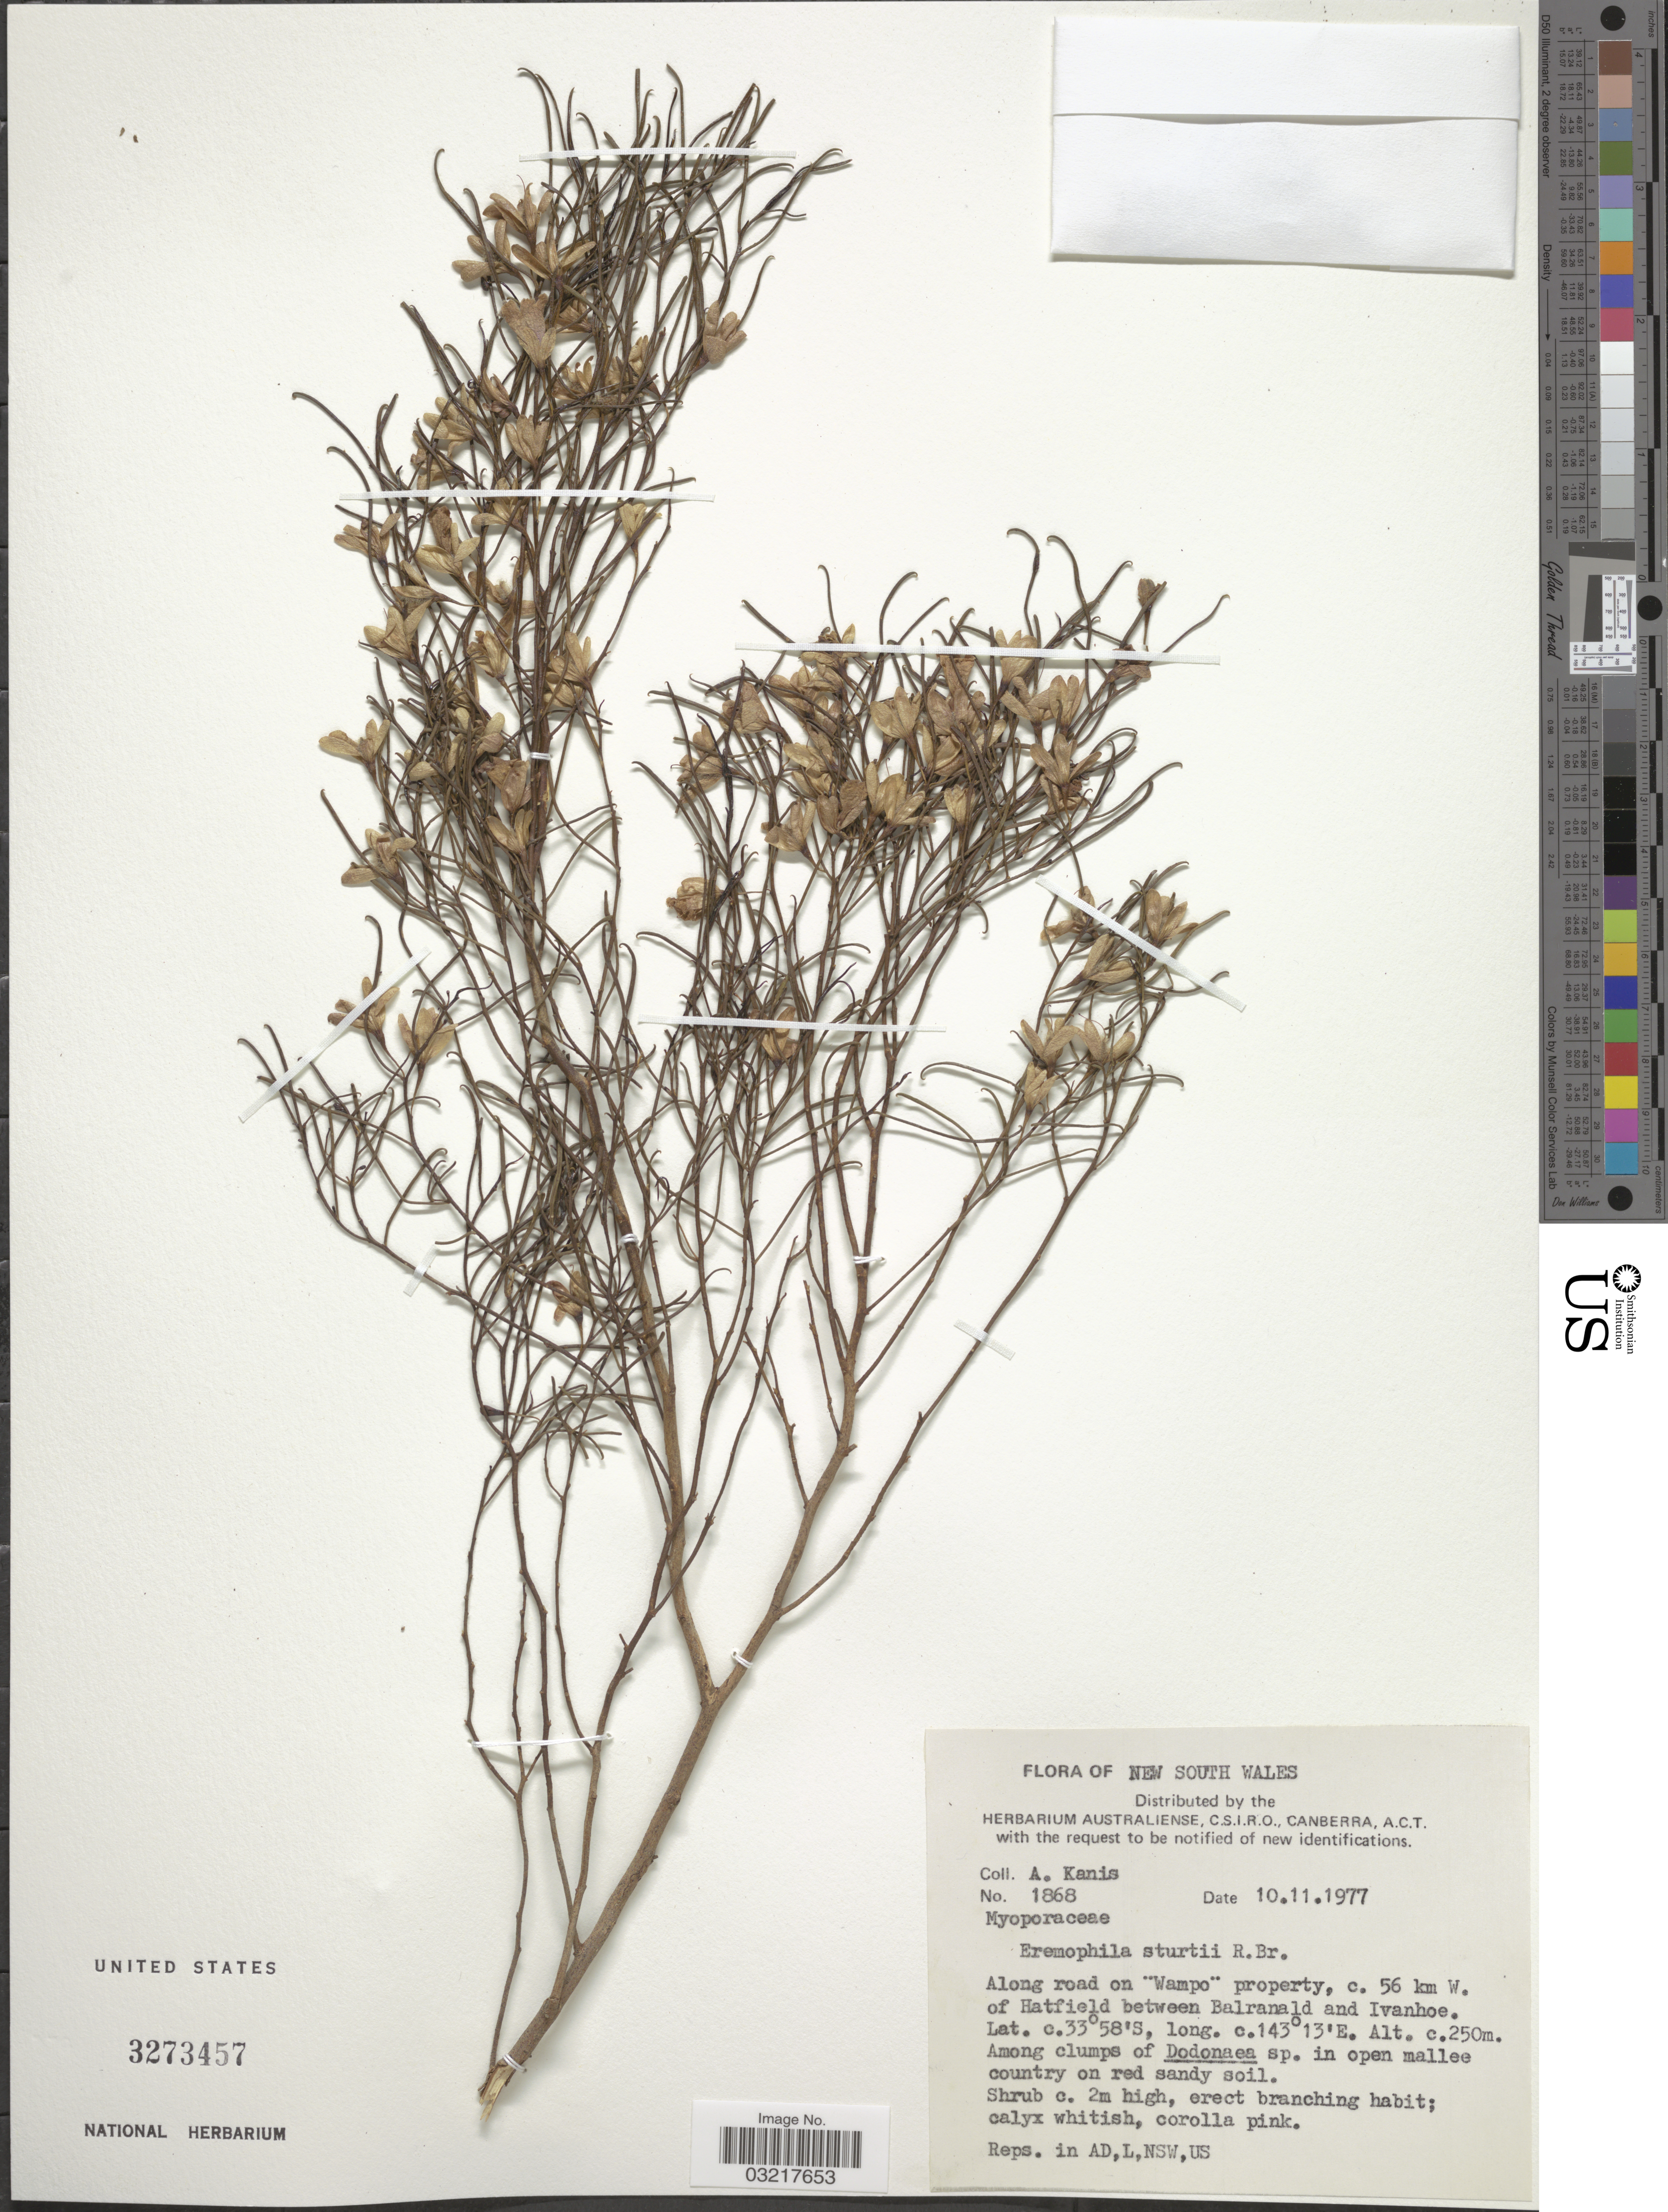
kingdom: Plantae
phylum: Tracheophyta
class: Magnoliopsida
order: Lamiales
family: Scrophulariaceae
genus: Eremophila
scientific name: Eremophila sturtii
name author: R. Br.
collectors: A. Kanis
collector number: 1868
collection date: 1977-11-10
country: Australia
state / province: New South Wales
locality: Along road on "Wampo" property, c. 56 km W. of Hatfield between Balranald and Ivanhoe.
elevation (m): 250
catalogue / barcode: US 3273457